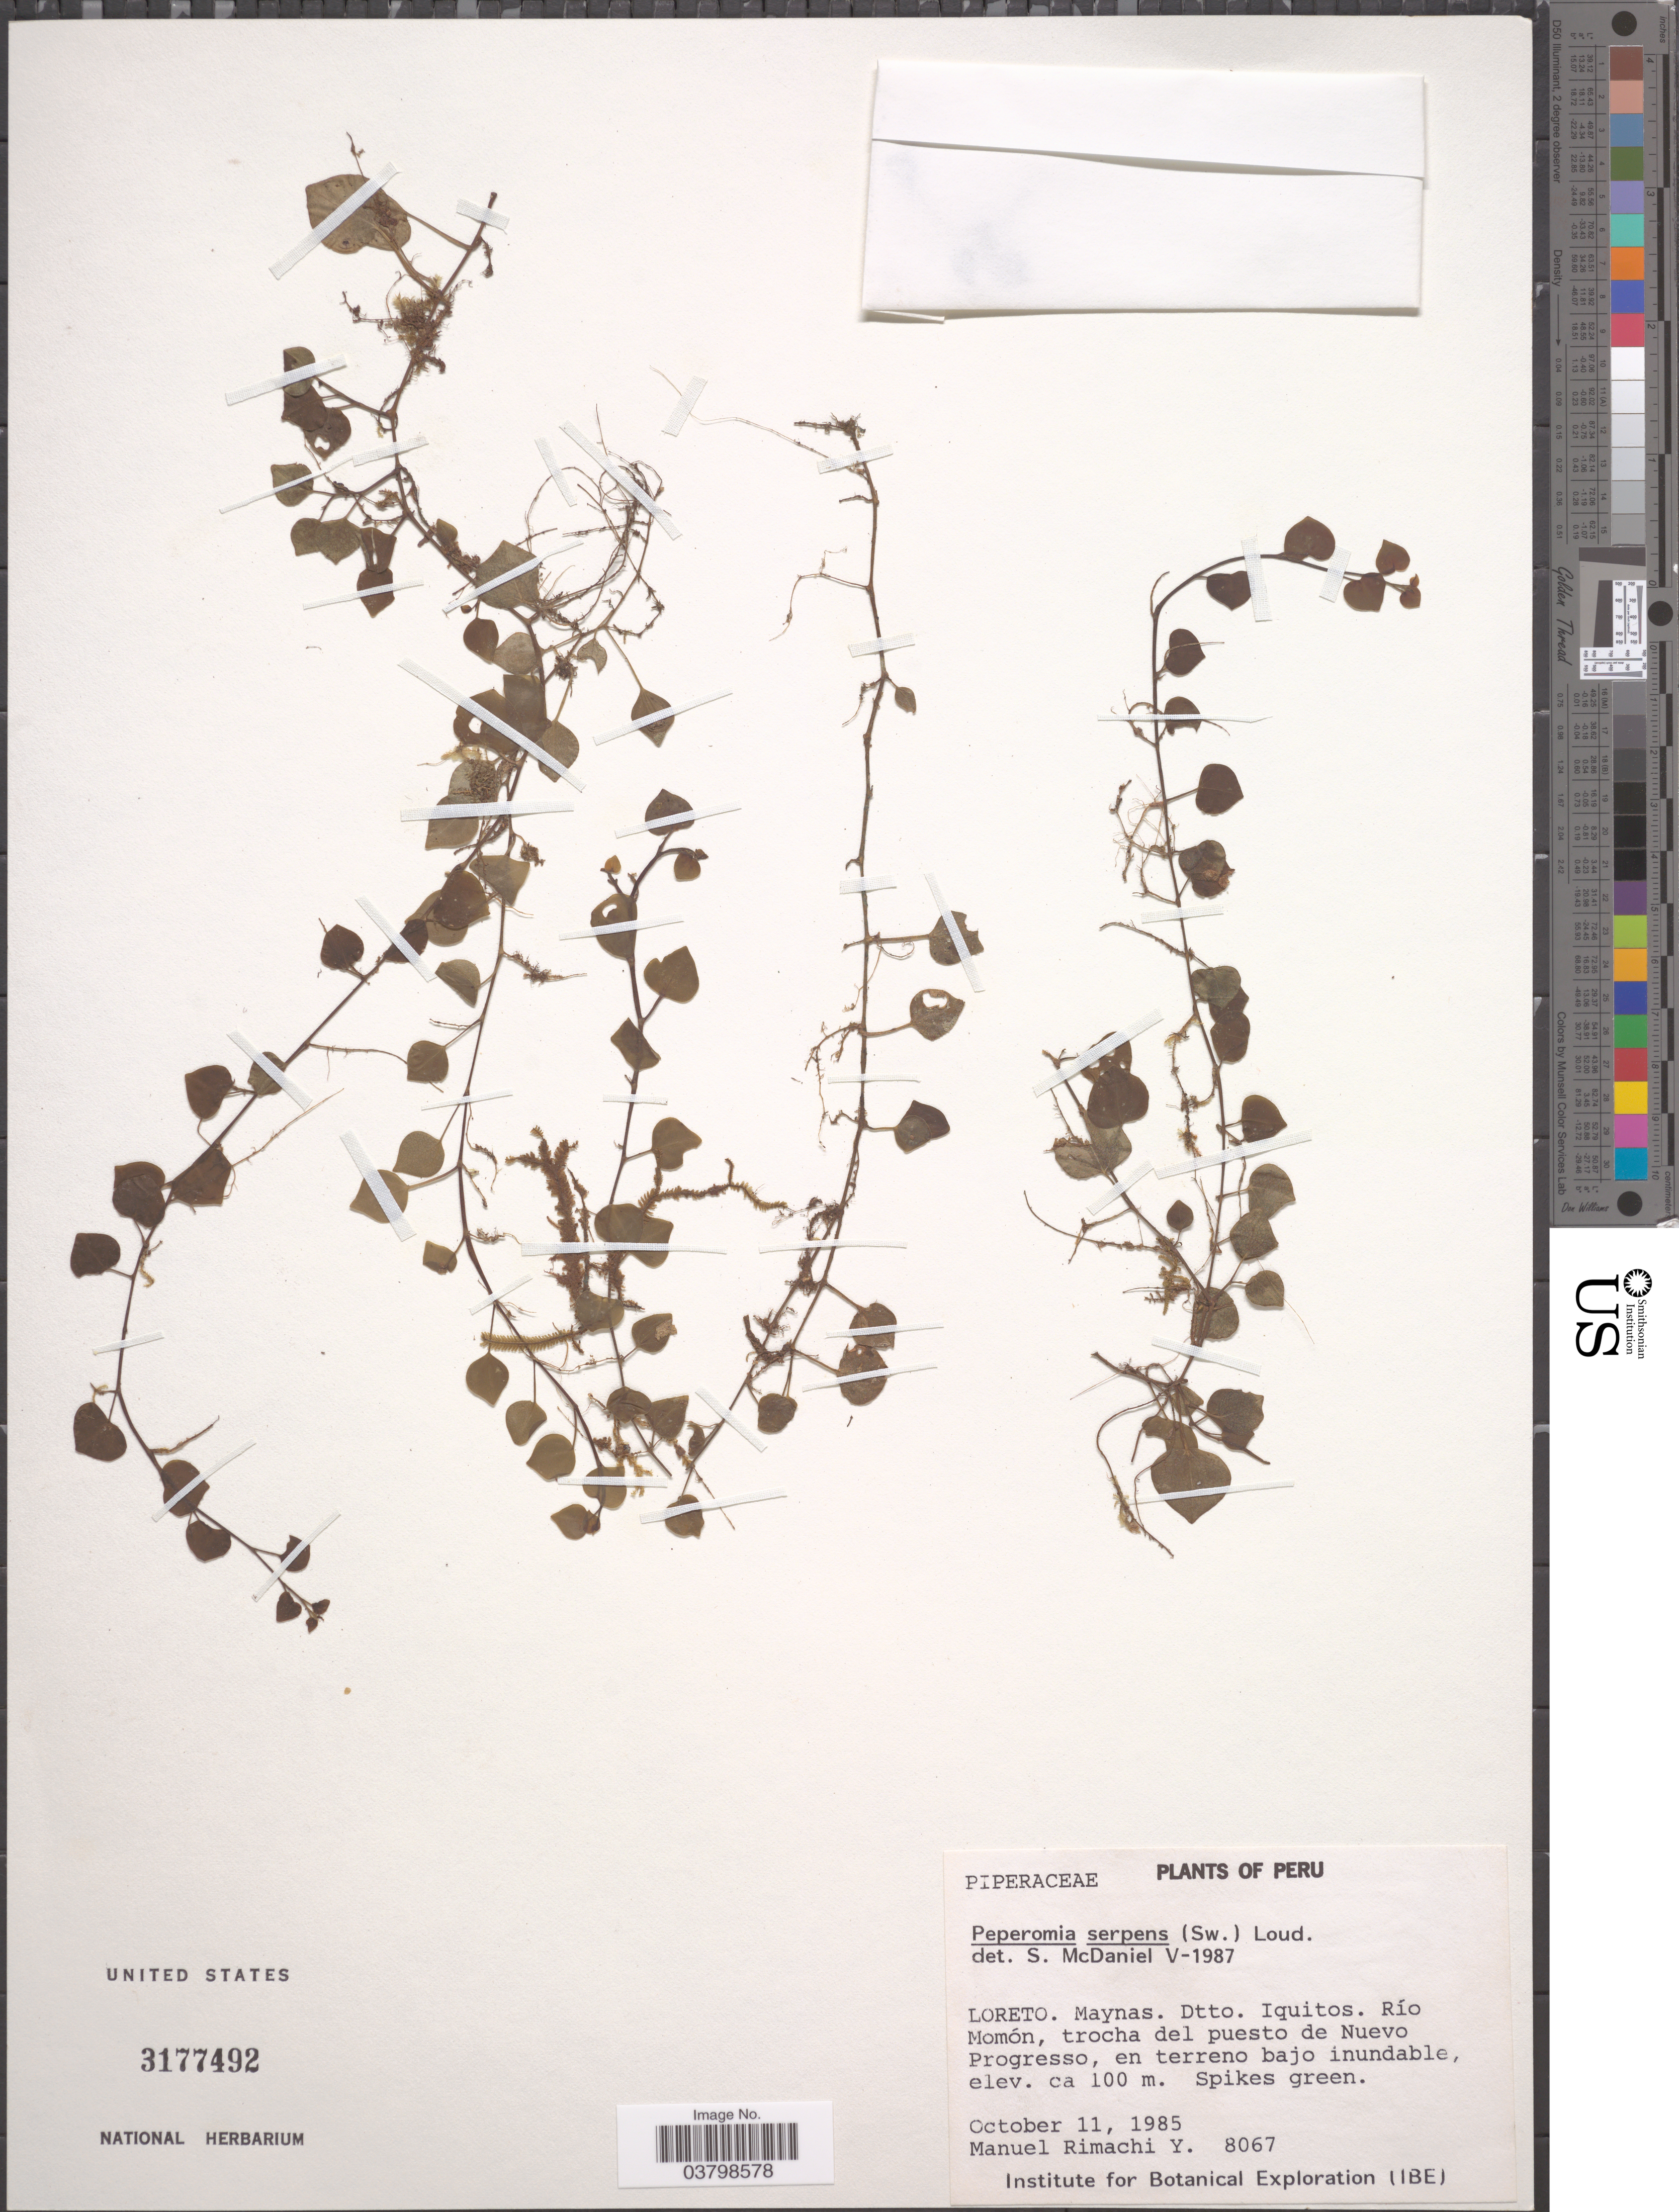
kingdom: Plantae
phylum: Tracheophyta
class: Magnoliopsida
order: Piperales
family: Piperaceae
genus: Peperomia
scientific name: Peperomia serpens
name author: (Sw.) Loudon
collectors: M. Rimachi Y.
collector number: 8067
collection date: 1985-10-11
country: Peru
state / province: Loreto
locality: Maynas. Dtto. Iquitos. Río Momón, trocha del puesto de Nuevo Progresso.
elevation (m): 100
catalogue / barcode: US 3177492